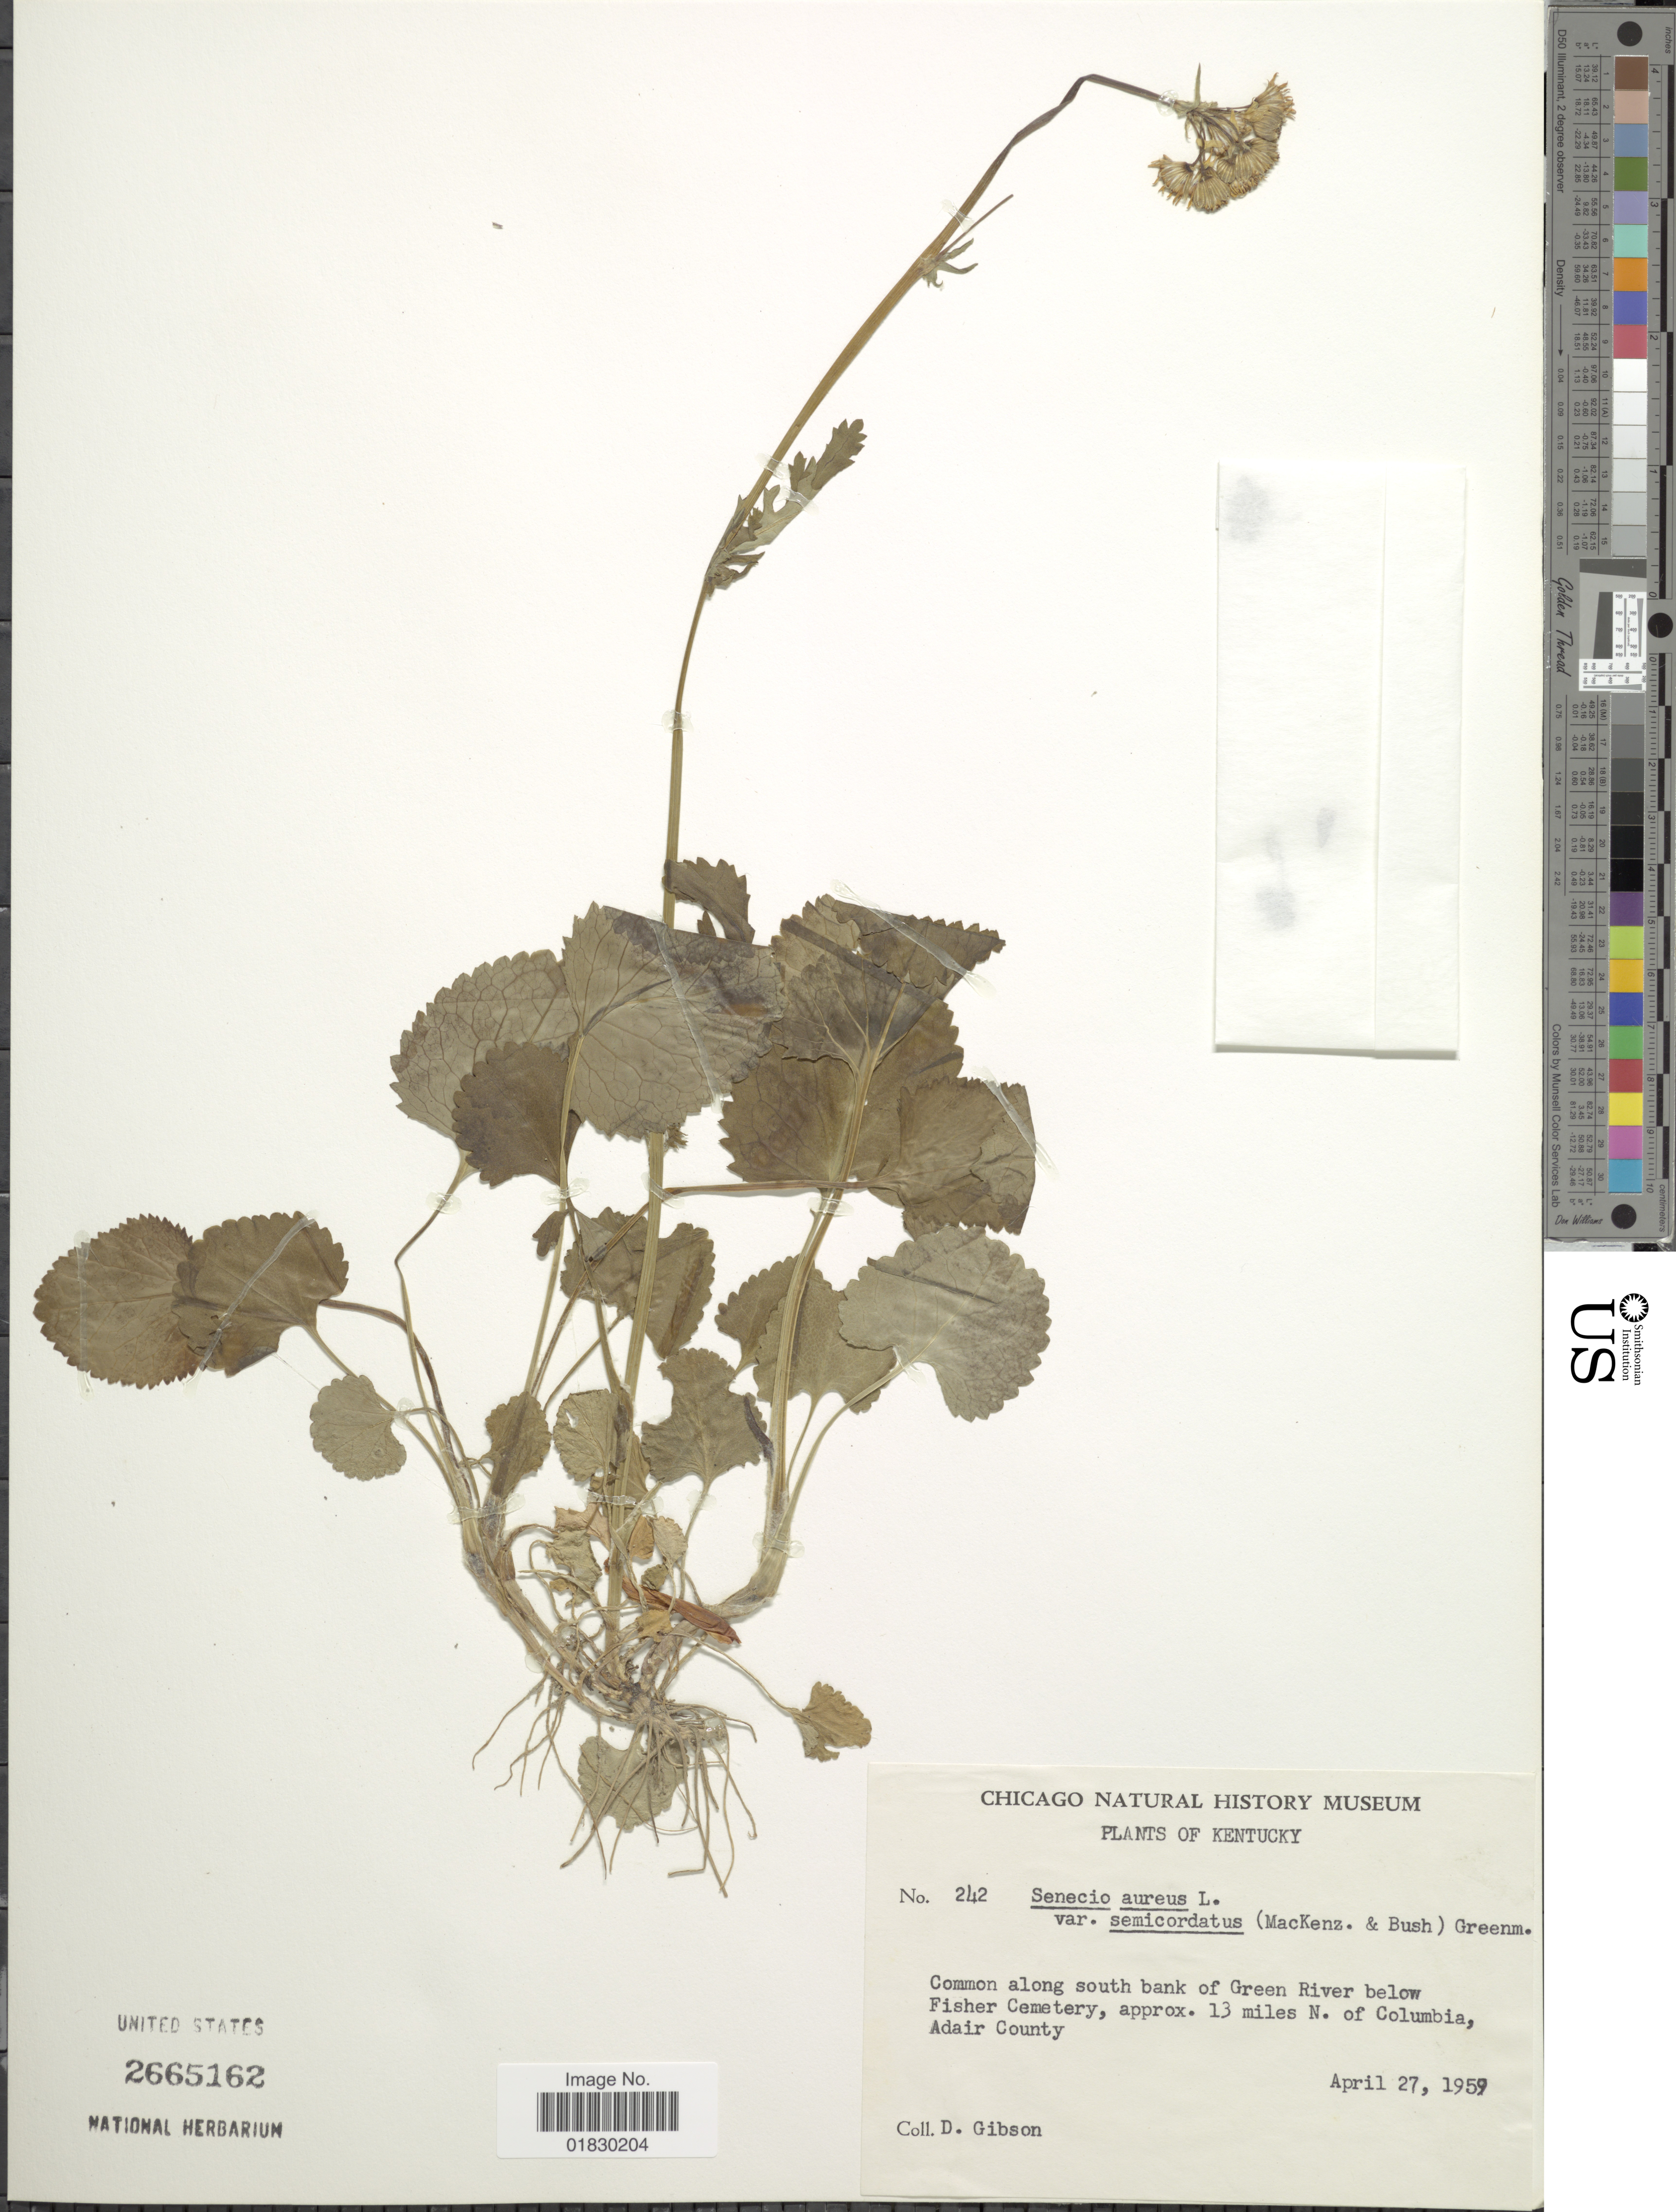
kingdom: Plantae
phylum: Tracheophyta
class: Magnoliopsida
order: Asterales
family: Asteraceae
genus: Packera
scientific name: Packera aurea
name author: (L.) Á. Löve & D. Löve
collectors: D. Gibson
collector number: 242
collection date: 1959-04-27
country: United States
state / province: Kentucky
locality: Common along south bank of Green River below Fisher Cemetery, approax. 13 miles N. of Colomubia, Adair County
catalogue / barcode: US 2665162